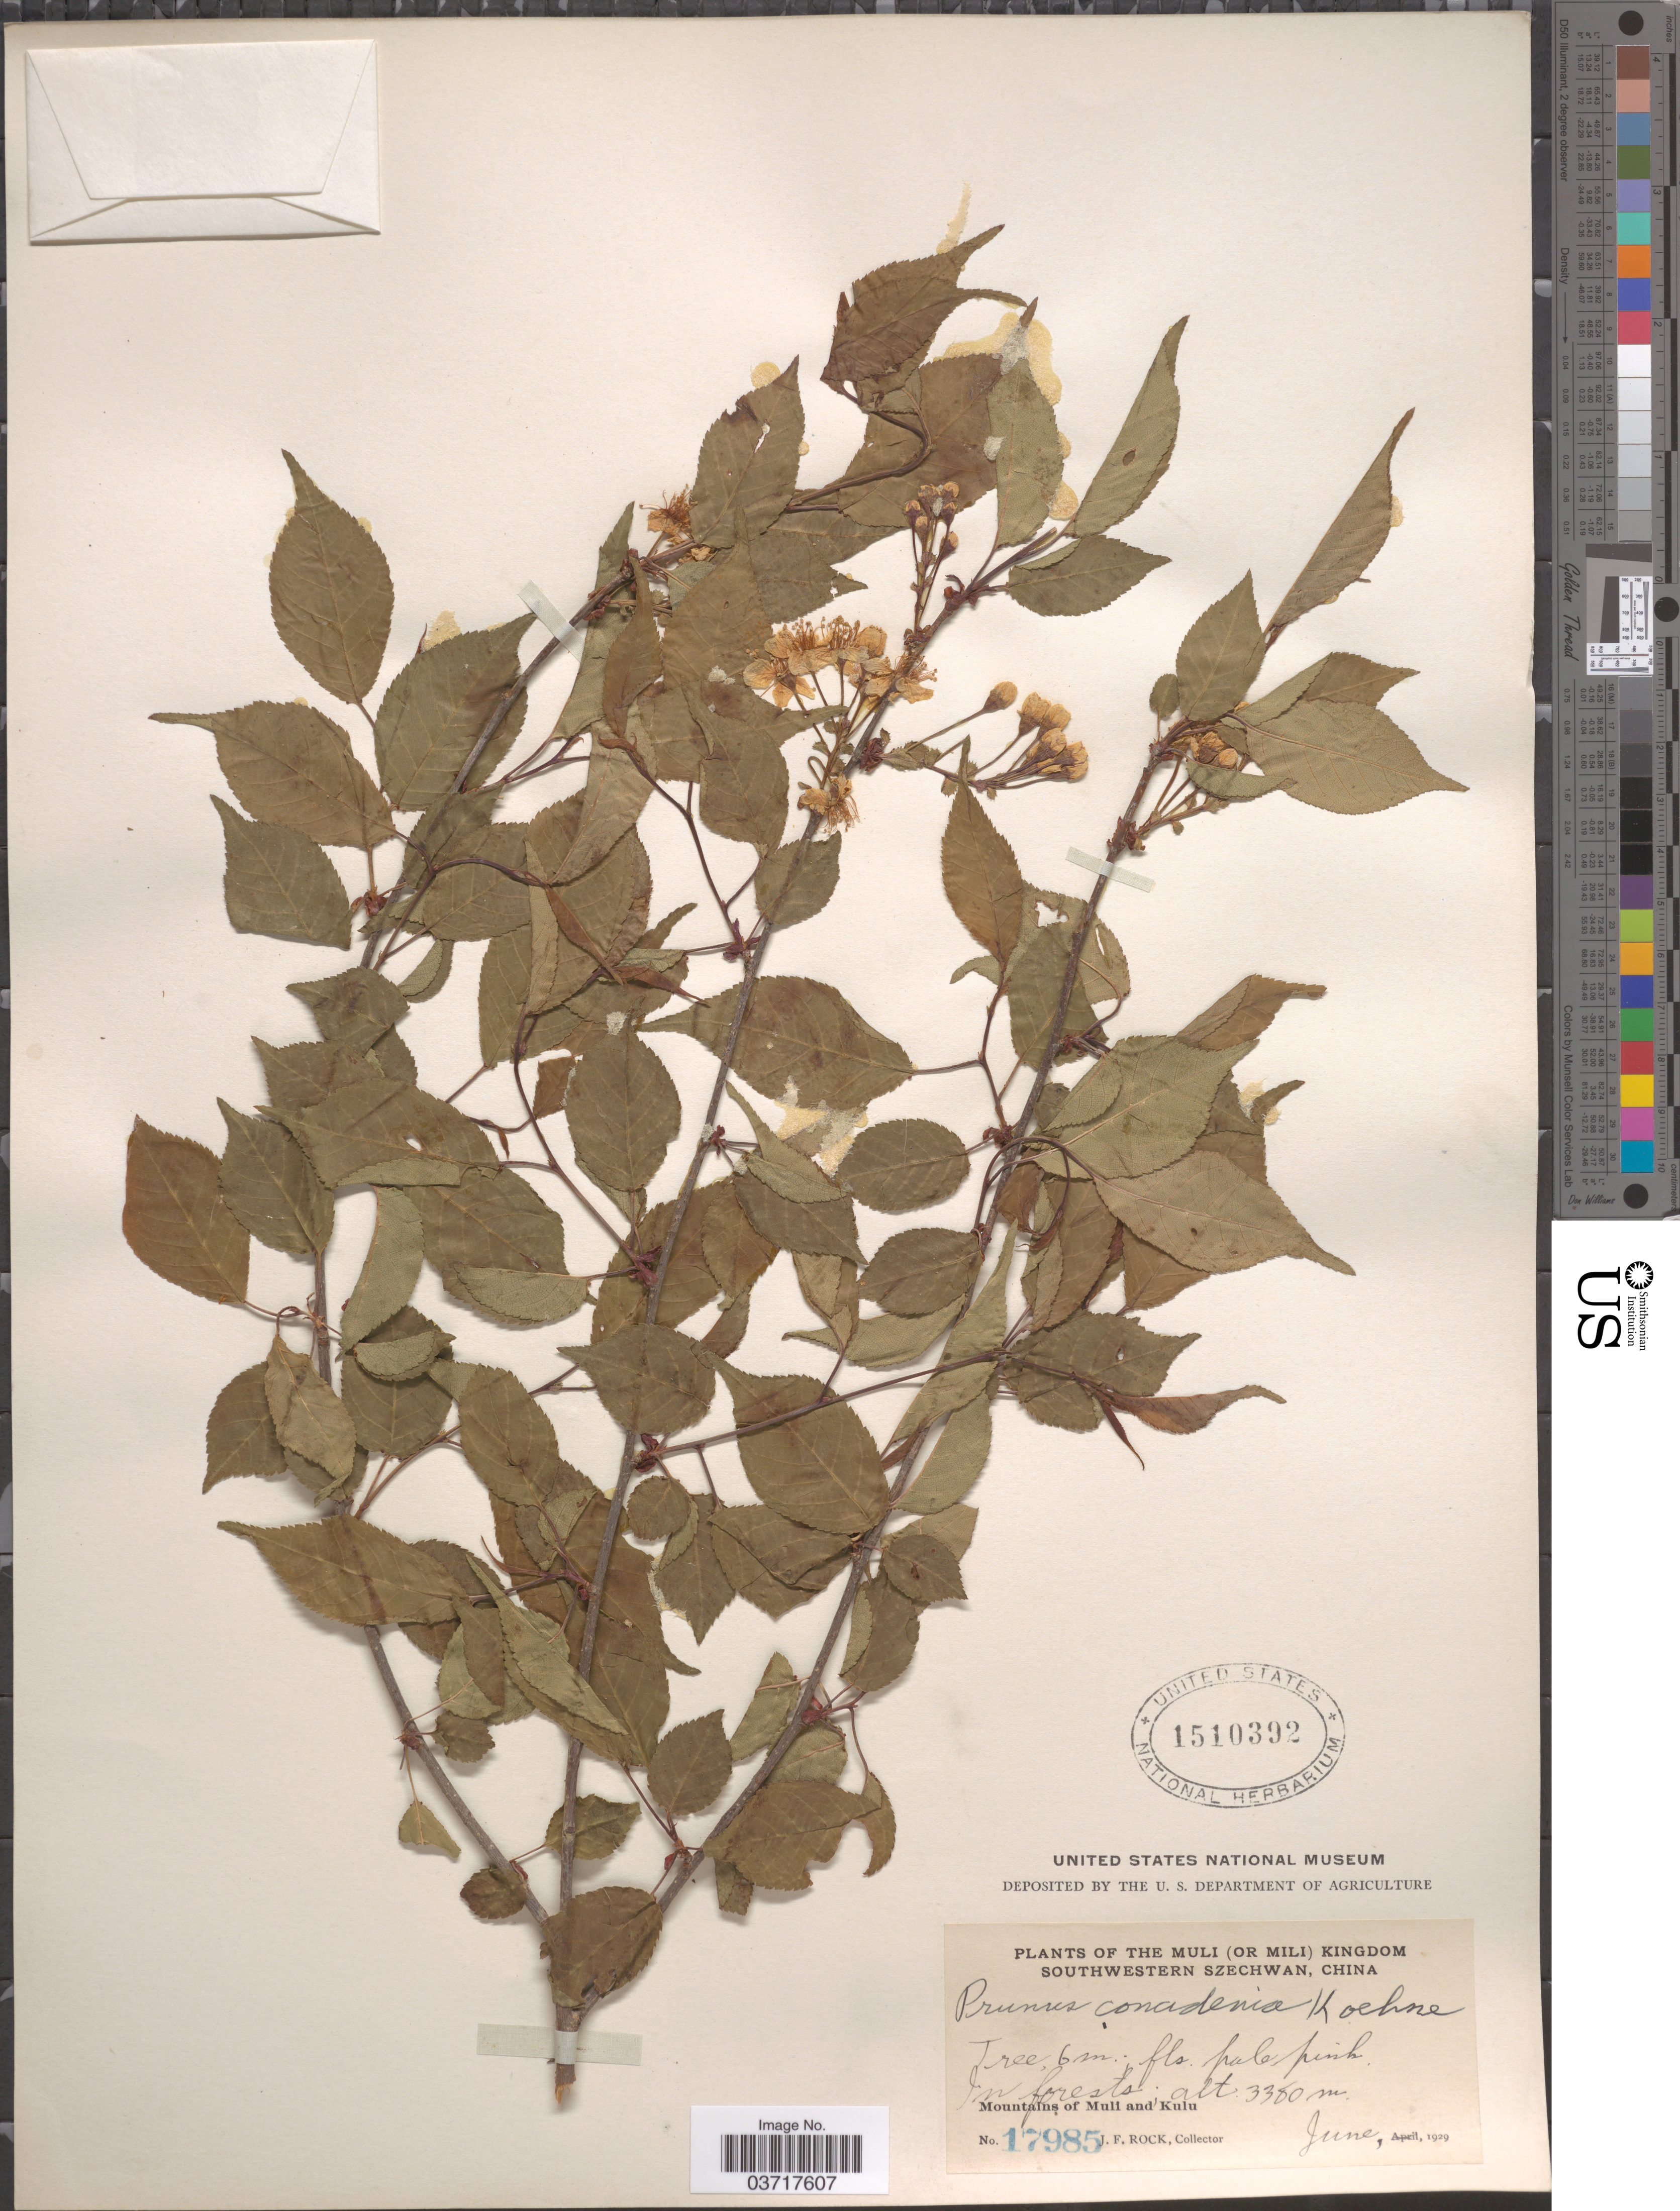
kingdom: Plantae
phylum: Tracheophyta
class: Magnoliopsida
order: Rosales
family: Rosaceae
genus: Prunus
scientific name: Prunus conadenia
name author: Koehne in Sarg.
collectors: J. Rock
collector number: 17985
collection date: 1929-06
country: China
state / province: Sichuan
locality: The Muli (or Mili) Kingdom. Southwestern Szechwan. Mountains of Muli and Kulu.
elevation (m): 3380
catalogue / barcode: US 1510392